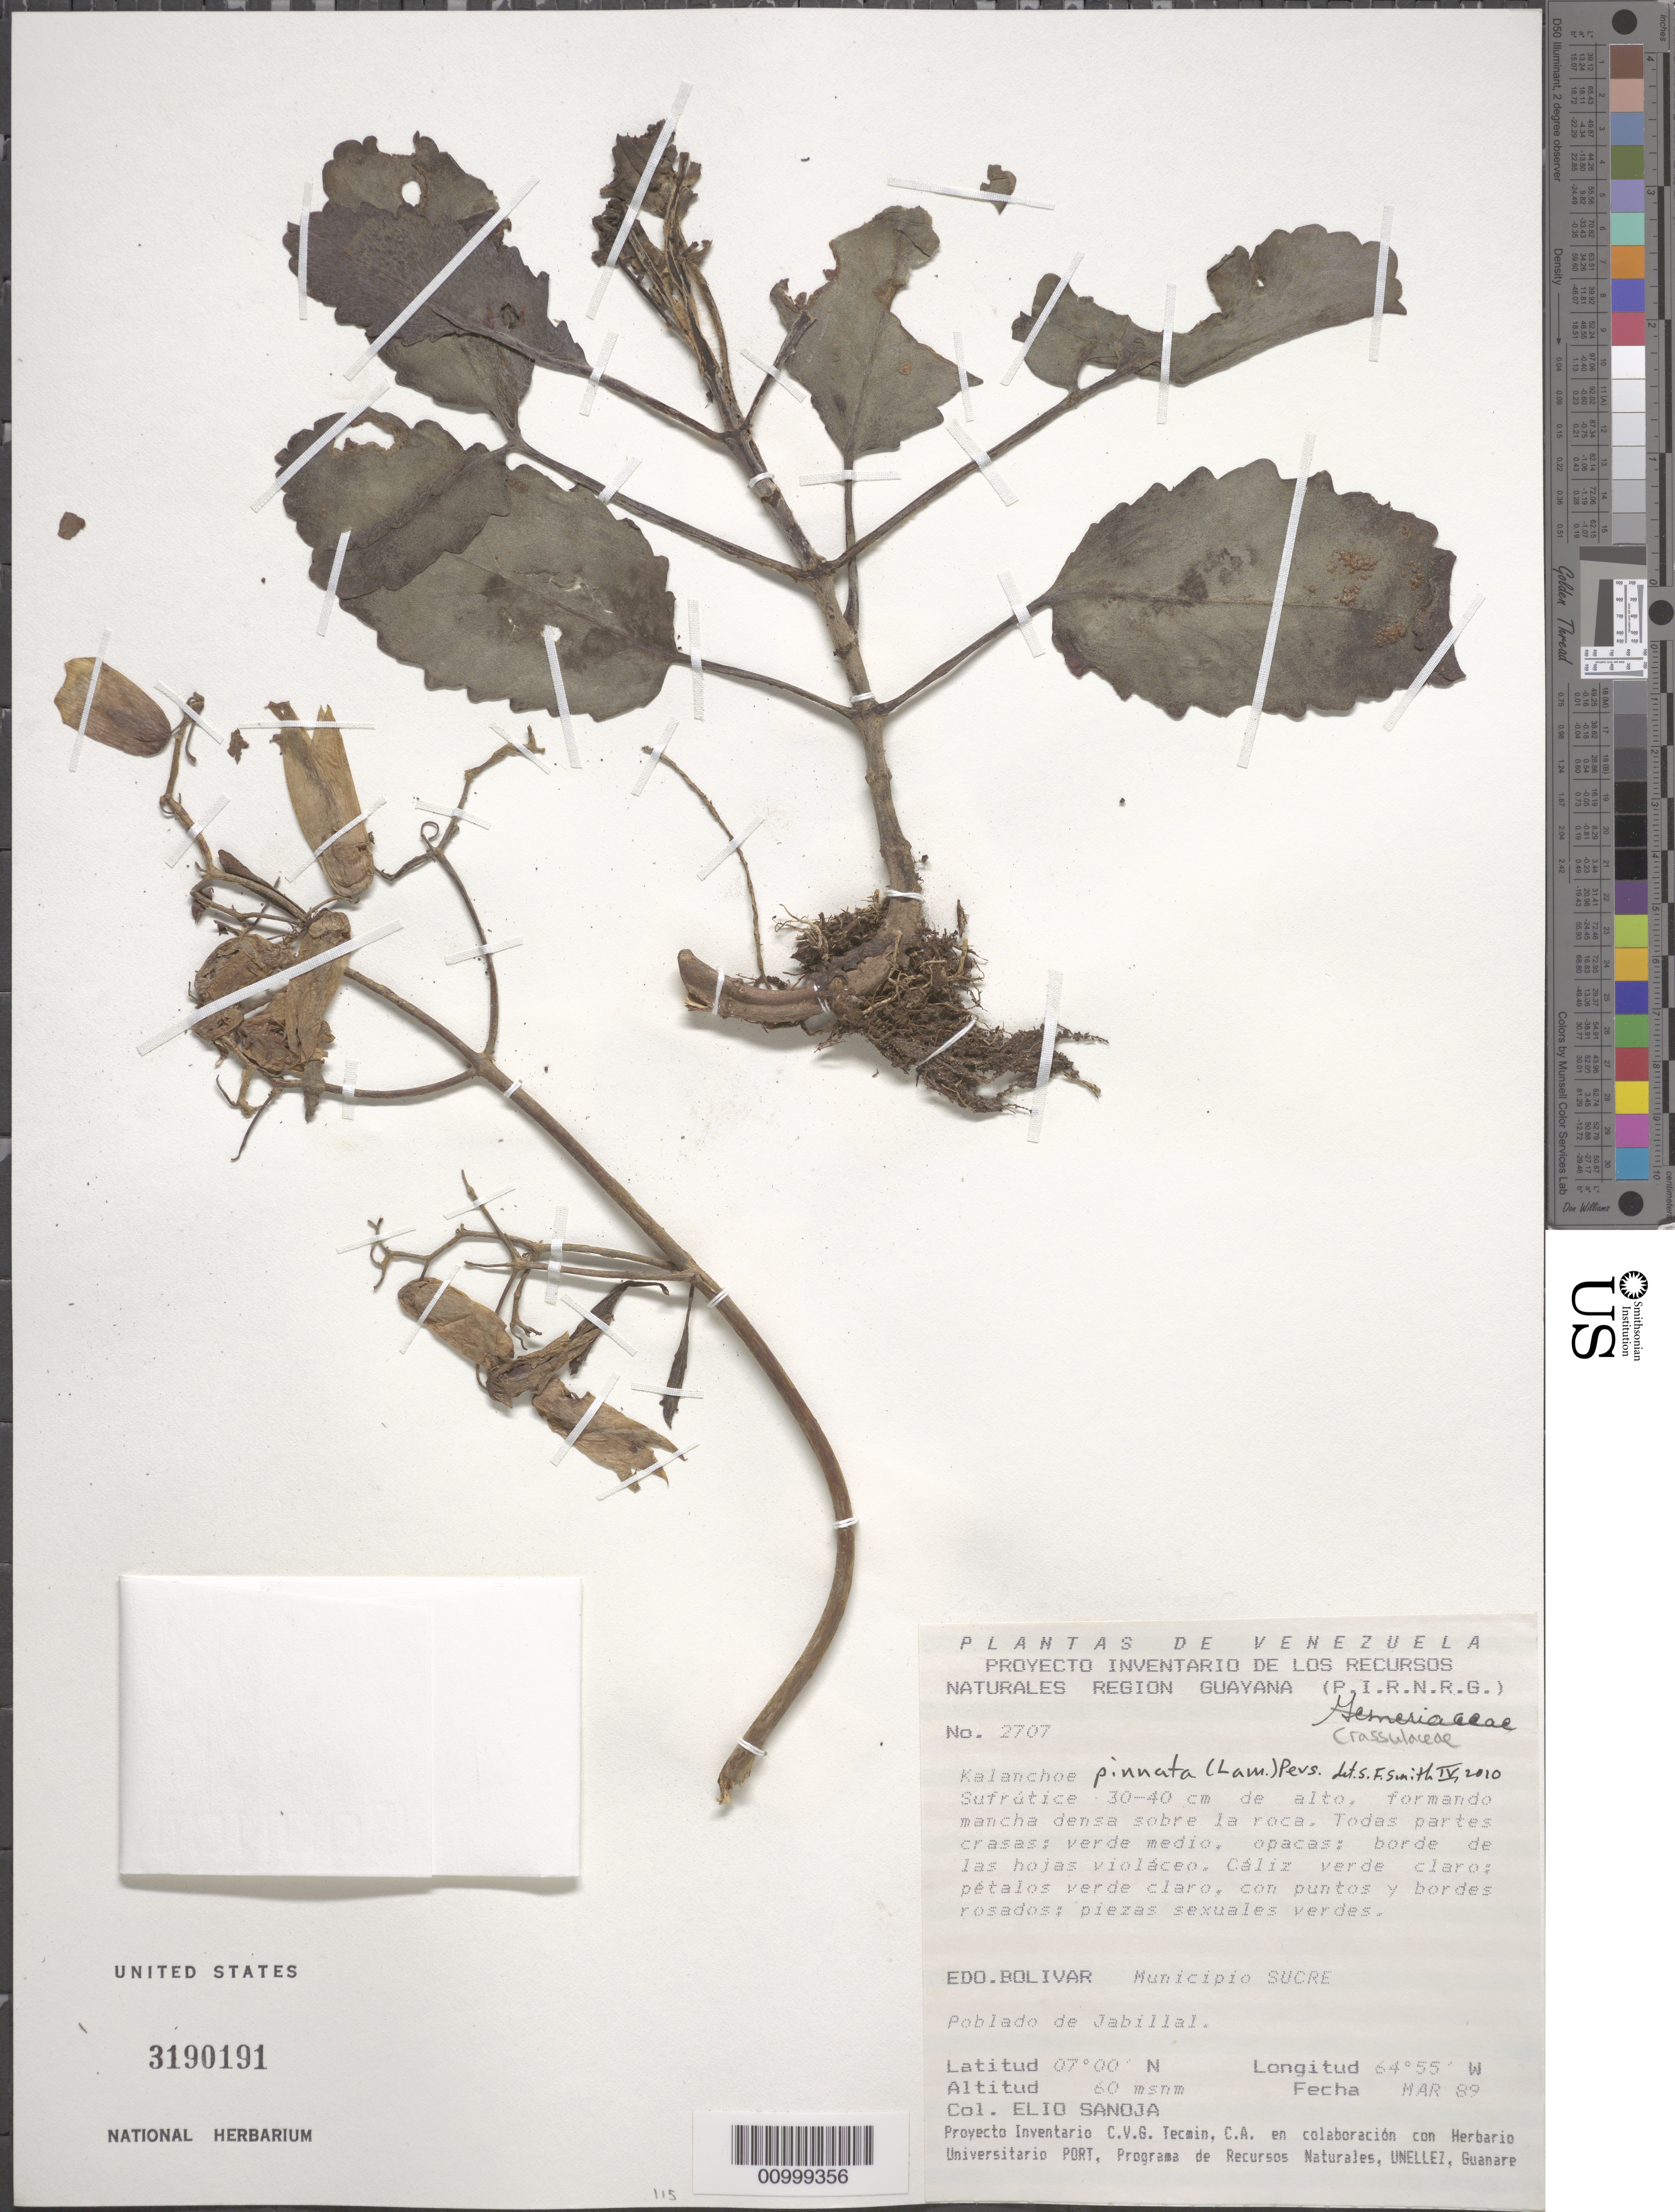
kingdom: Plantae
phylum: Tracheophyta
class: Magnoliopsida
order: Saxifragales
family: Crassulaceae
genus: Kalanchoe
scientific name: Kalanchoe pinnata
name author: (Lam.) Pers.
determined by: Smith, Stephen F., (US), NMNH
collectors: E. Sanoja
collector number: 2707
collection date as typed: Mar-89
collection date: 1989-03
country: Venezuela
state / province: Bolívar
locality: Mun. Sucre, Pablo de Jabillal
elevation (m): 60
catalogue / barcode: US 3190191